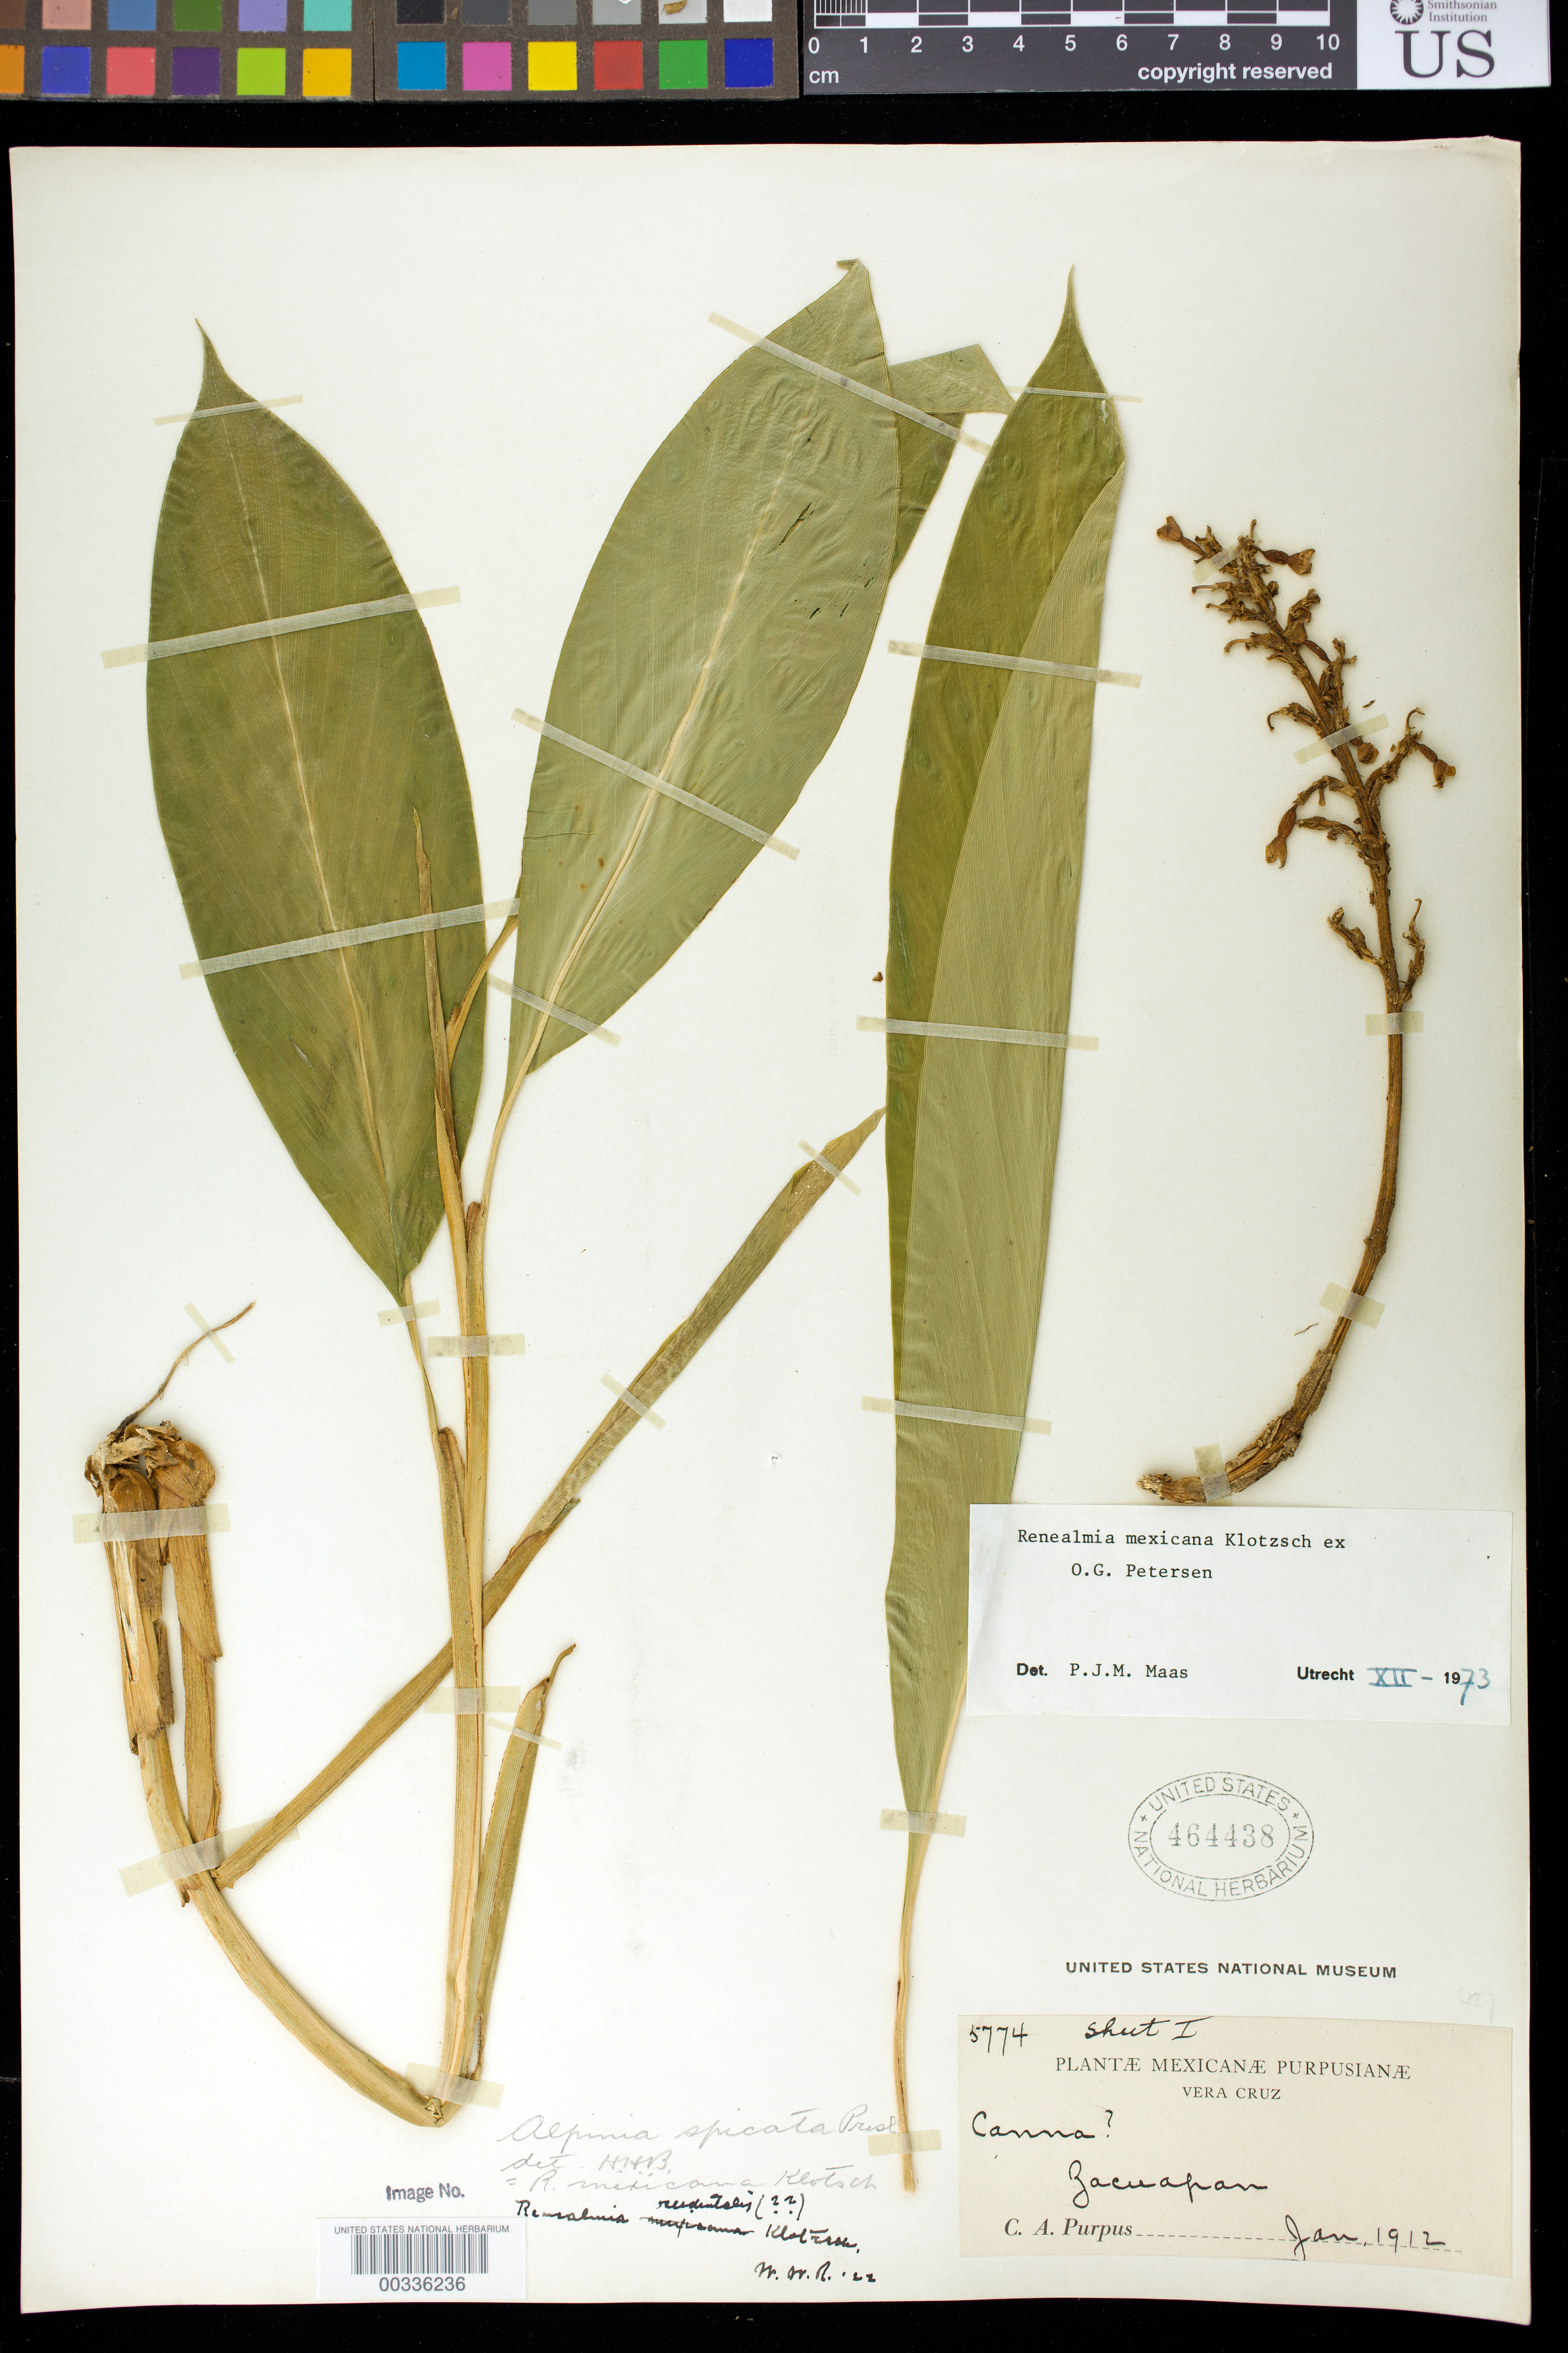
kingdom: Plantae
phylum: Tracheophyta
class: Liliopsida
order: Zingiberales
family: Zingiberaceae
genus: Renealmia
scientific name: Renealmia mexicana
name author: Klotzsch ex Petersen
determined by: Maas, Paul J. M.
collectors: C. A. Purpus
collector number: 5774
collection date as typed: Jan 1912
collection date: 1912-01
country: Mexico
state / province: Veracruz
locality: Zacuapan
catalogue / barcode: US 464438